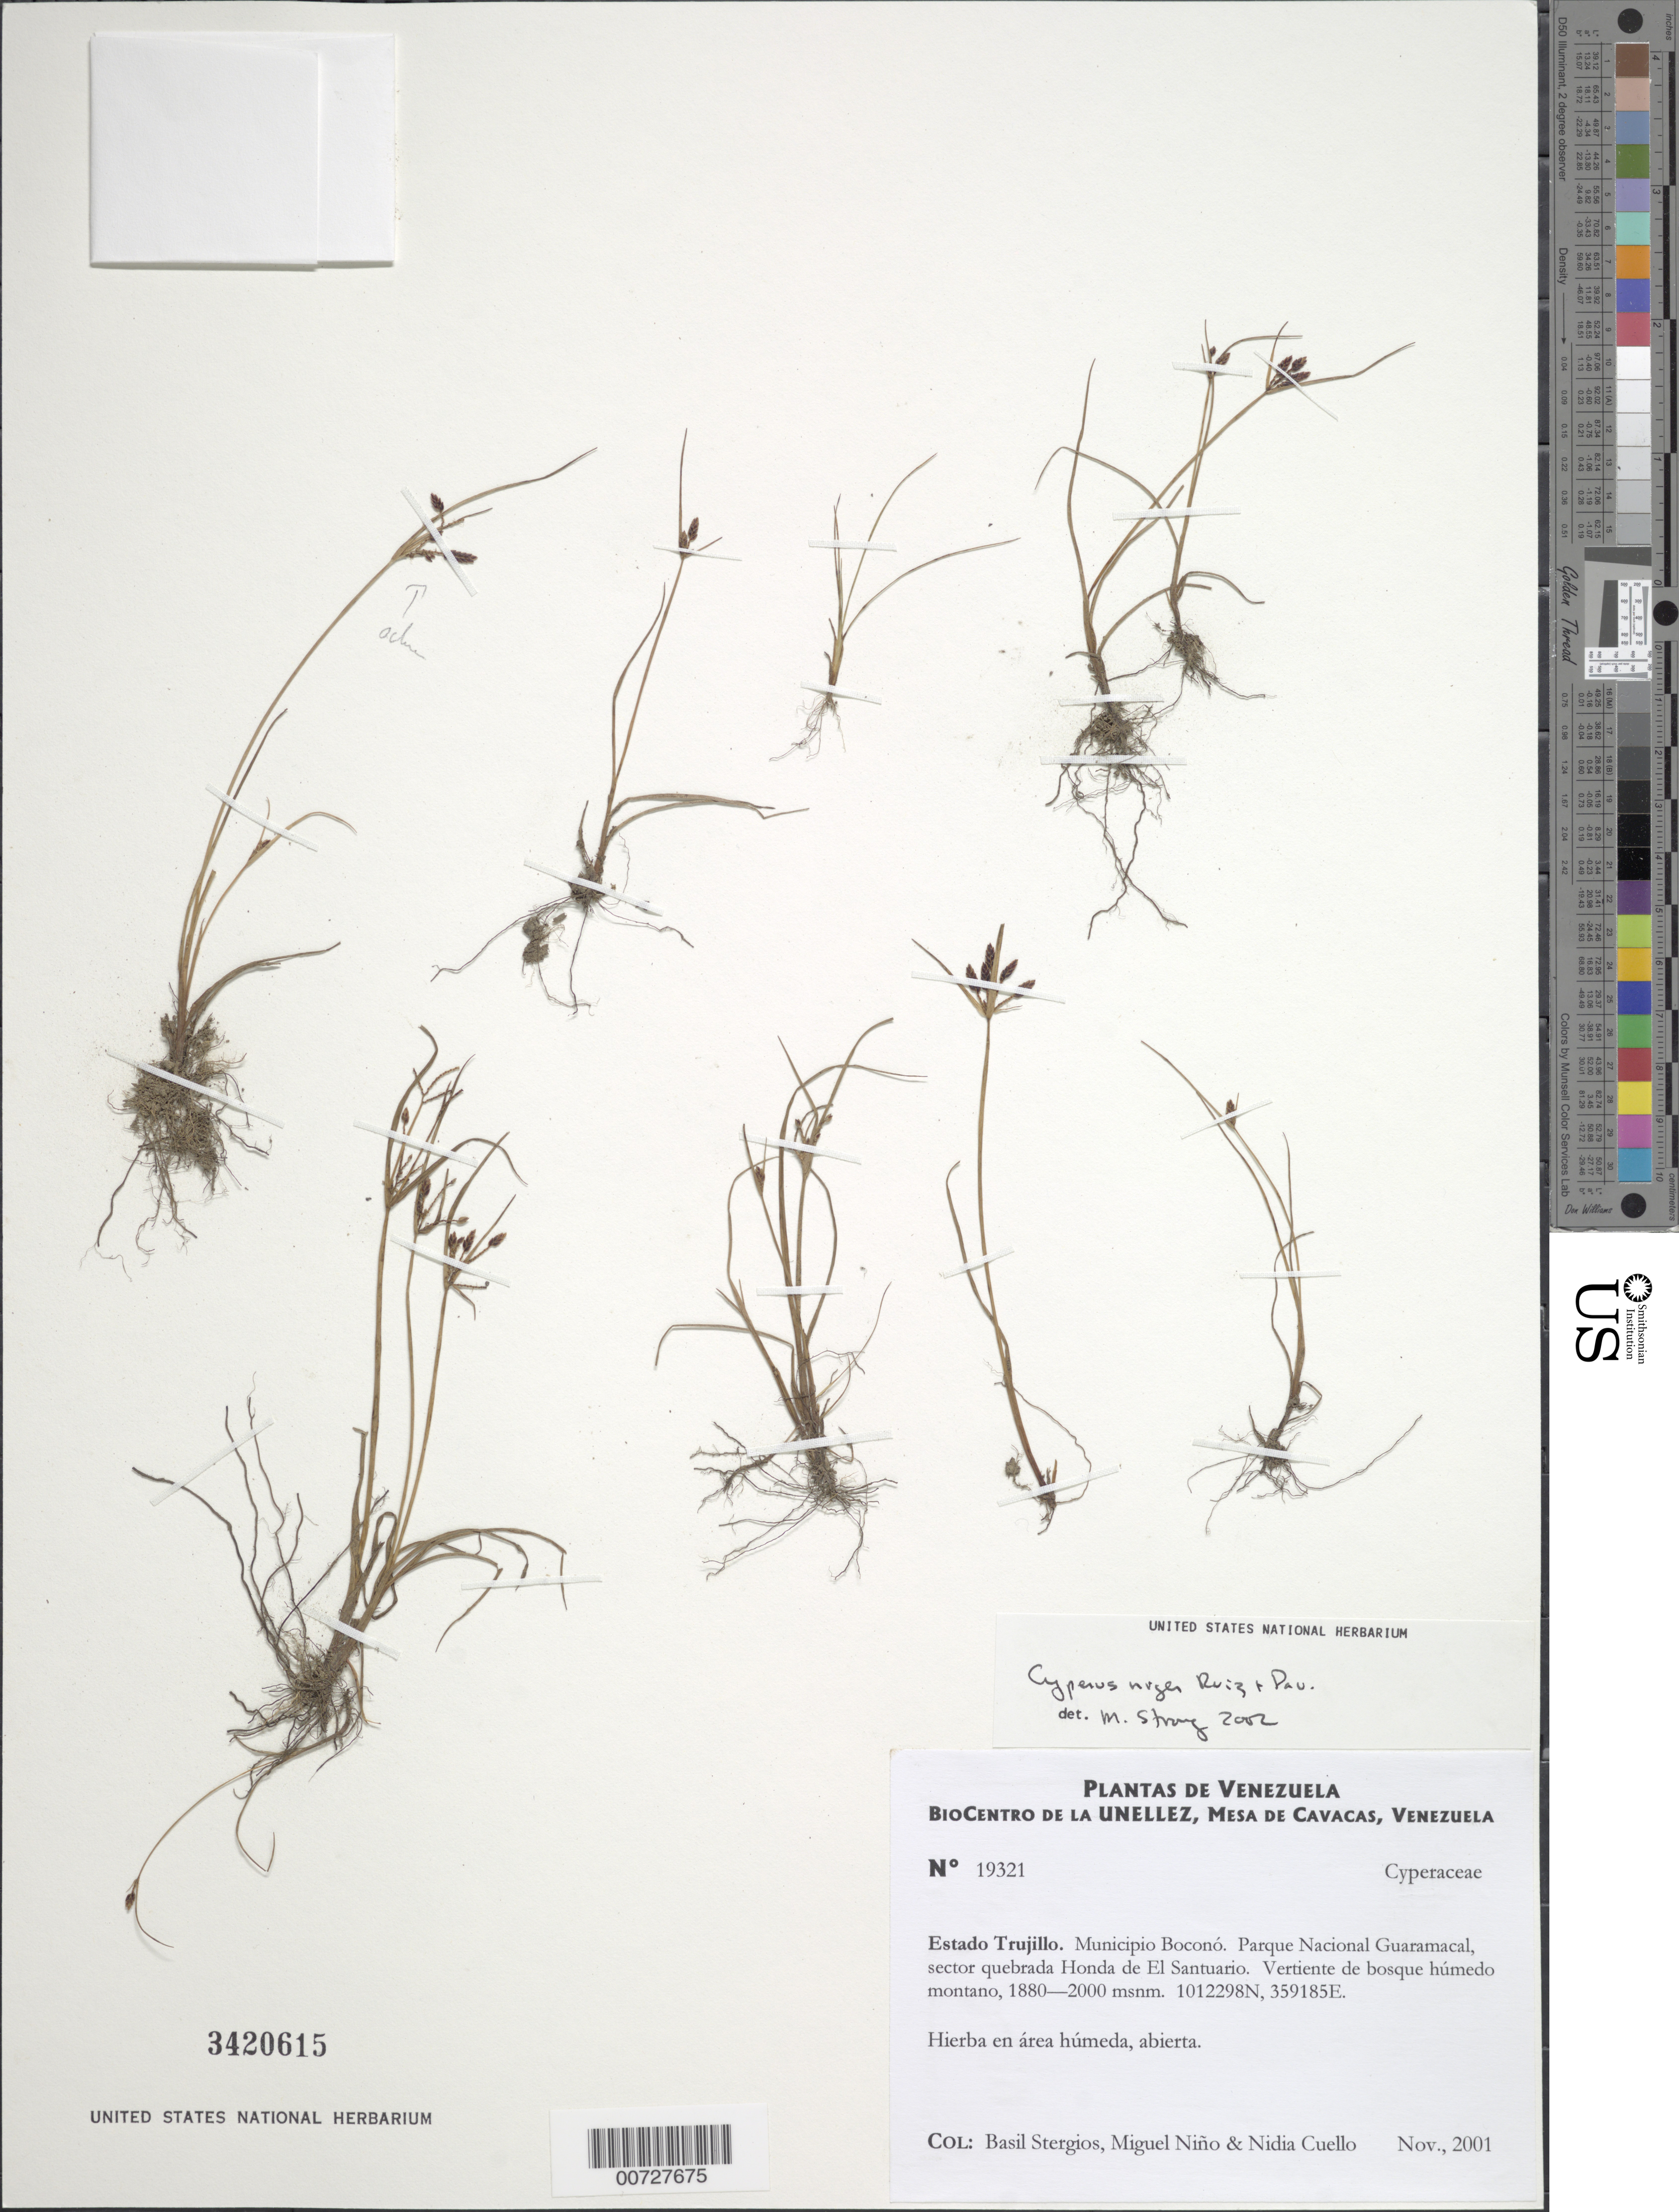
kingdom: Plantae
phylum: Tracheophyta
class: Liliopsida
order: Poales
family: Cyperaceae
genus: Cyperus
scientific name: Cyperus niger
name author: Ruiz & Pav.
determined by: Strong, M. T., (US), Smithsonian Institution - National Museum of Natural History (UNITED STATES)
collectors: B. G. Stergios, S. M. Niño & N. L. Cuello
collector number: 19321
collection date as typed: Nov 2001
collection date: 2001-11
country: Venezuela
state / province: Trujillo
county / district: Boconó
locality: Parque Nacional Guaramacal. Sector quebrada Honda de El Santuario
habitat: Vertiente de bosque húmedo montano; área abierta.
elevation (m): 1880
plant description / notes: PORT, US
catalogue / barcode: US 3420615